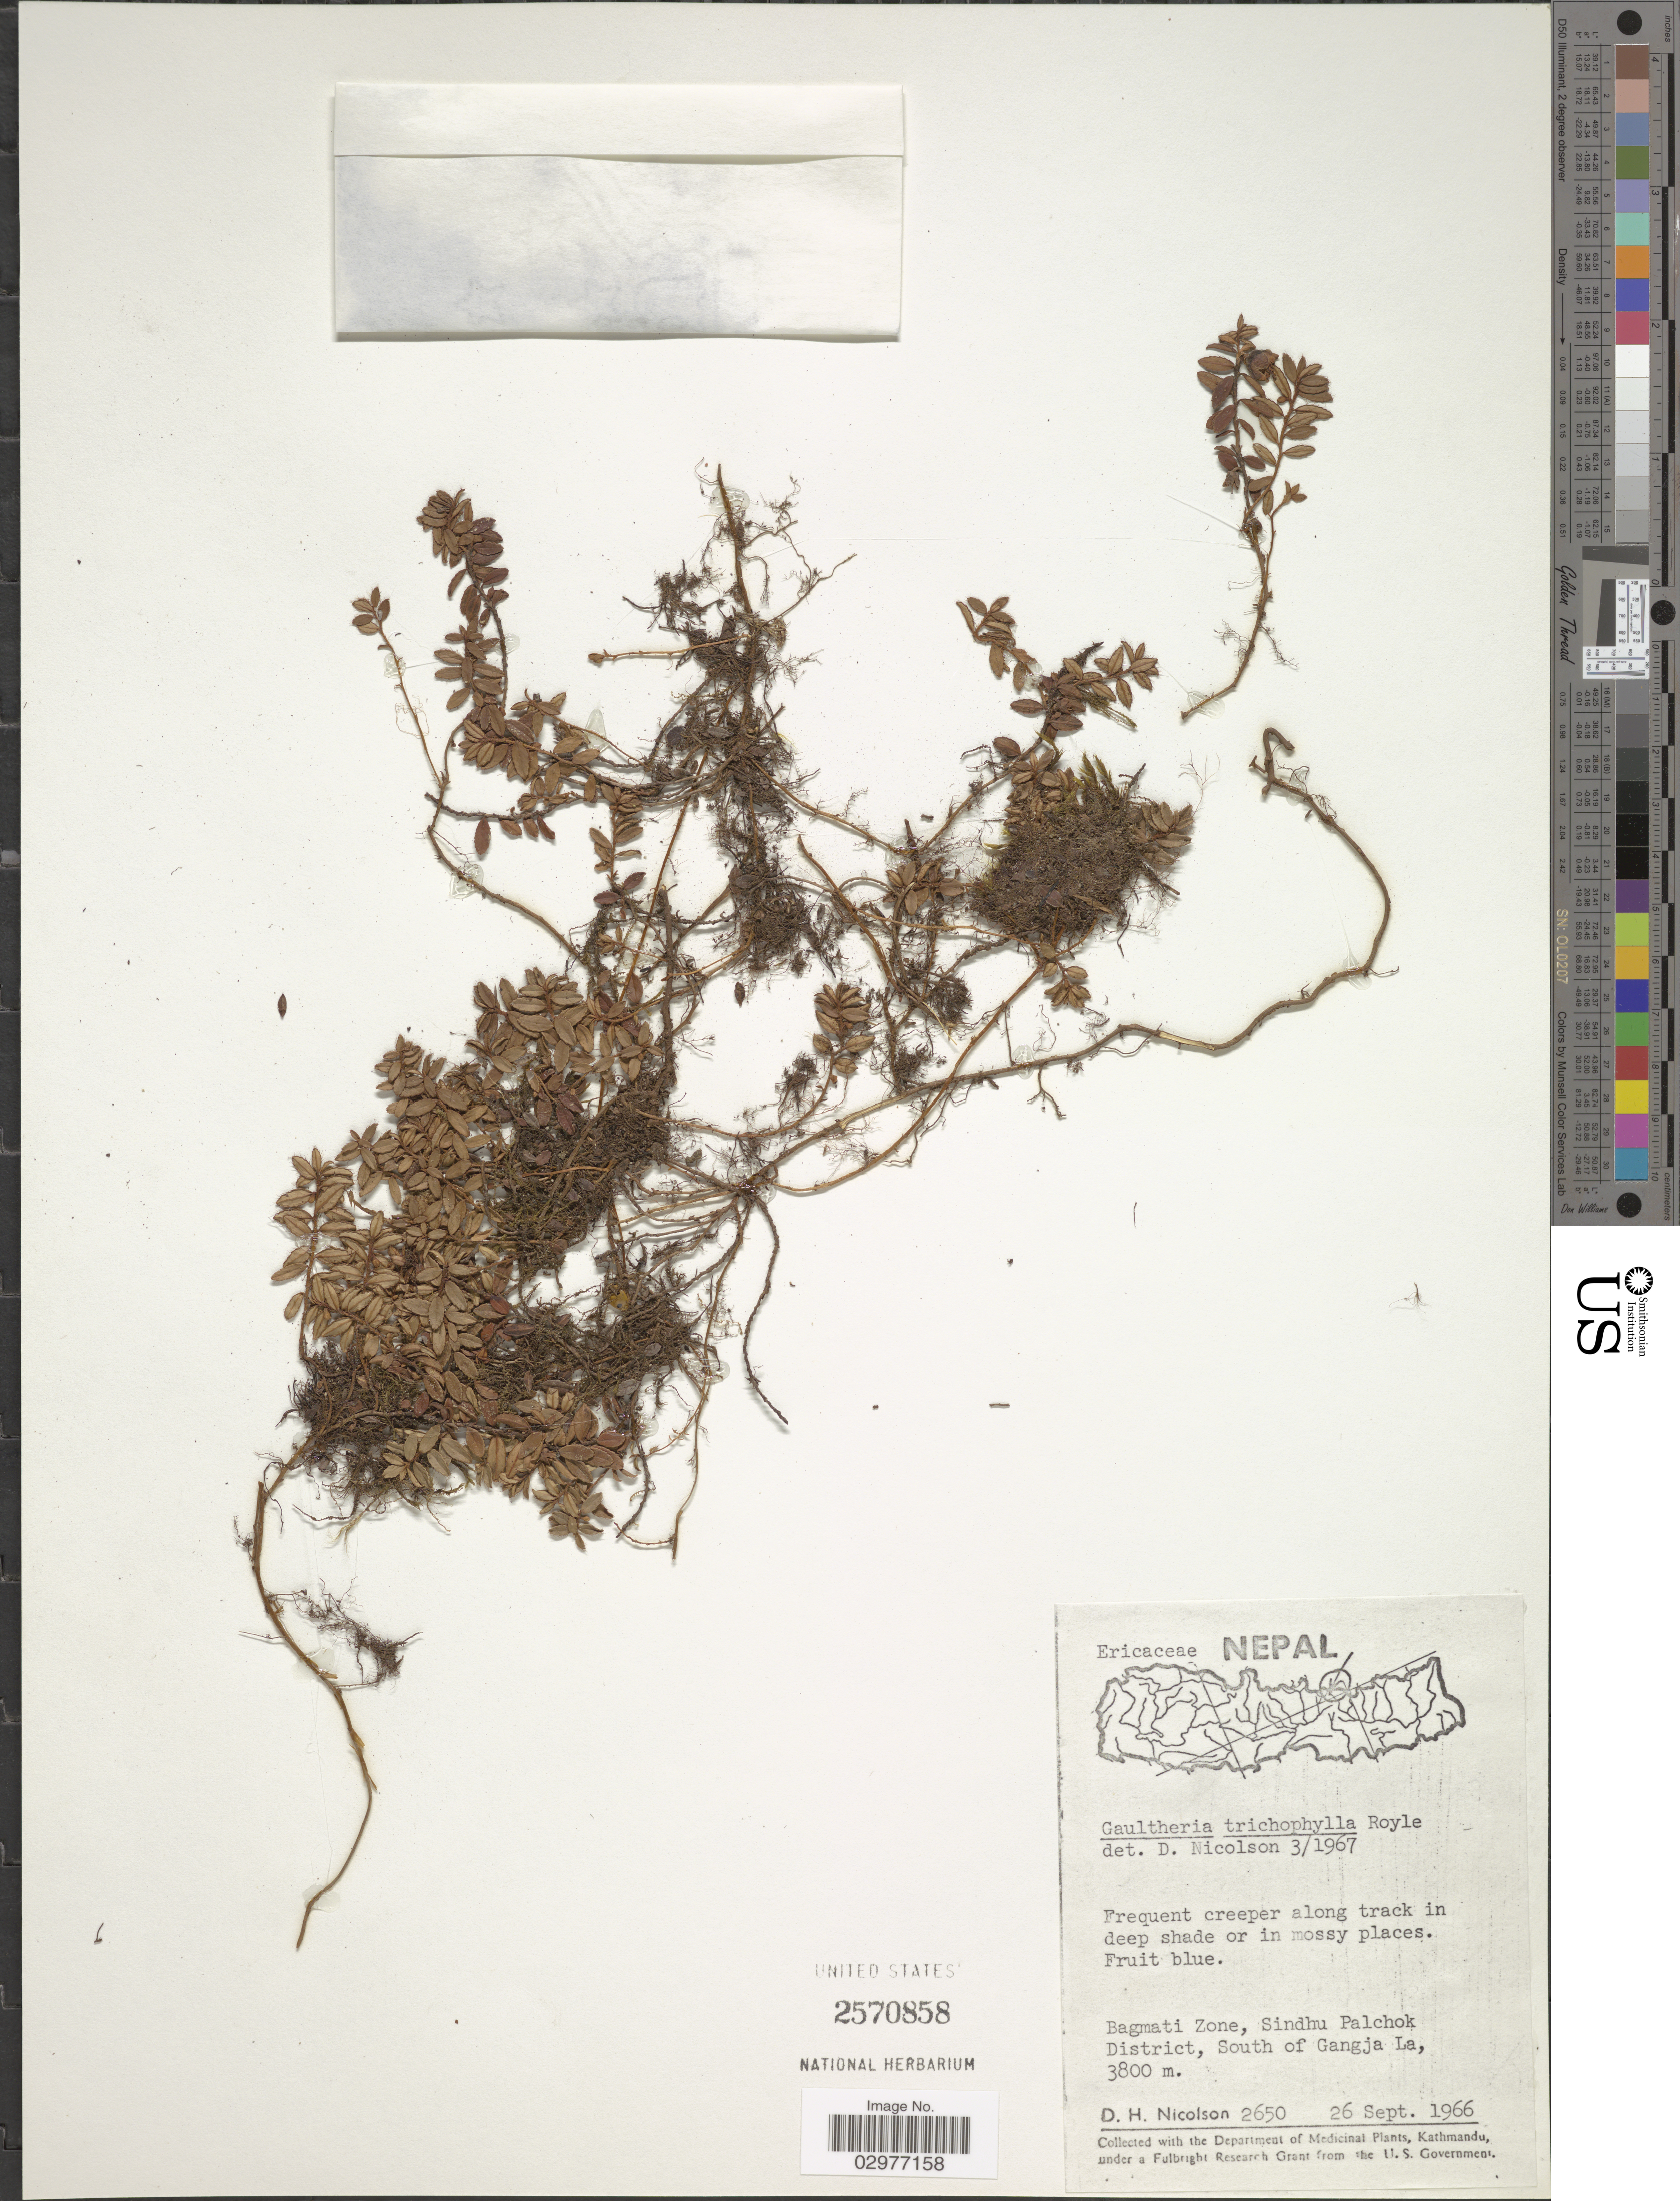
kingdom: Plantae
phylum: Tracheophyta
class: Magnoliopsida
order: Ericales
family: Ericaceae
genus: Gaultheria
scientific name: Gaultheria trichophylla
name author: Royle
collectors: D. H. Nicolson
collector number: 2650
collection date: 1966-09-26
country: Nepal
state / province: Bagmati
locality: Bagmati Zone, Sindhu Palchok District, South of Ganja La.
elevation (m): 3800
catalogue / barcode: US 2570858